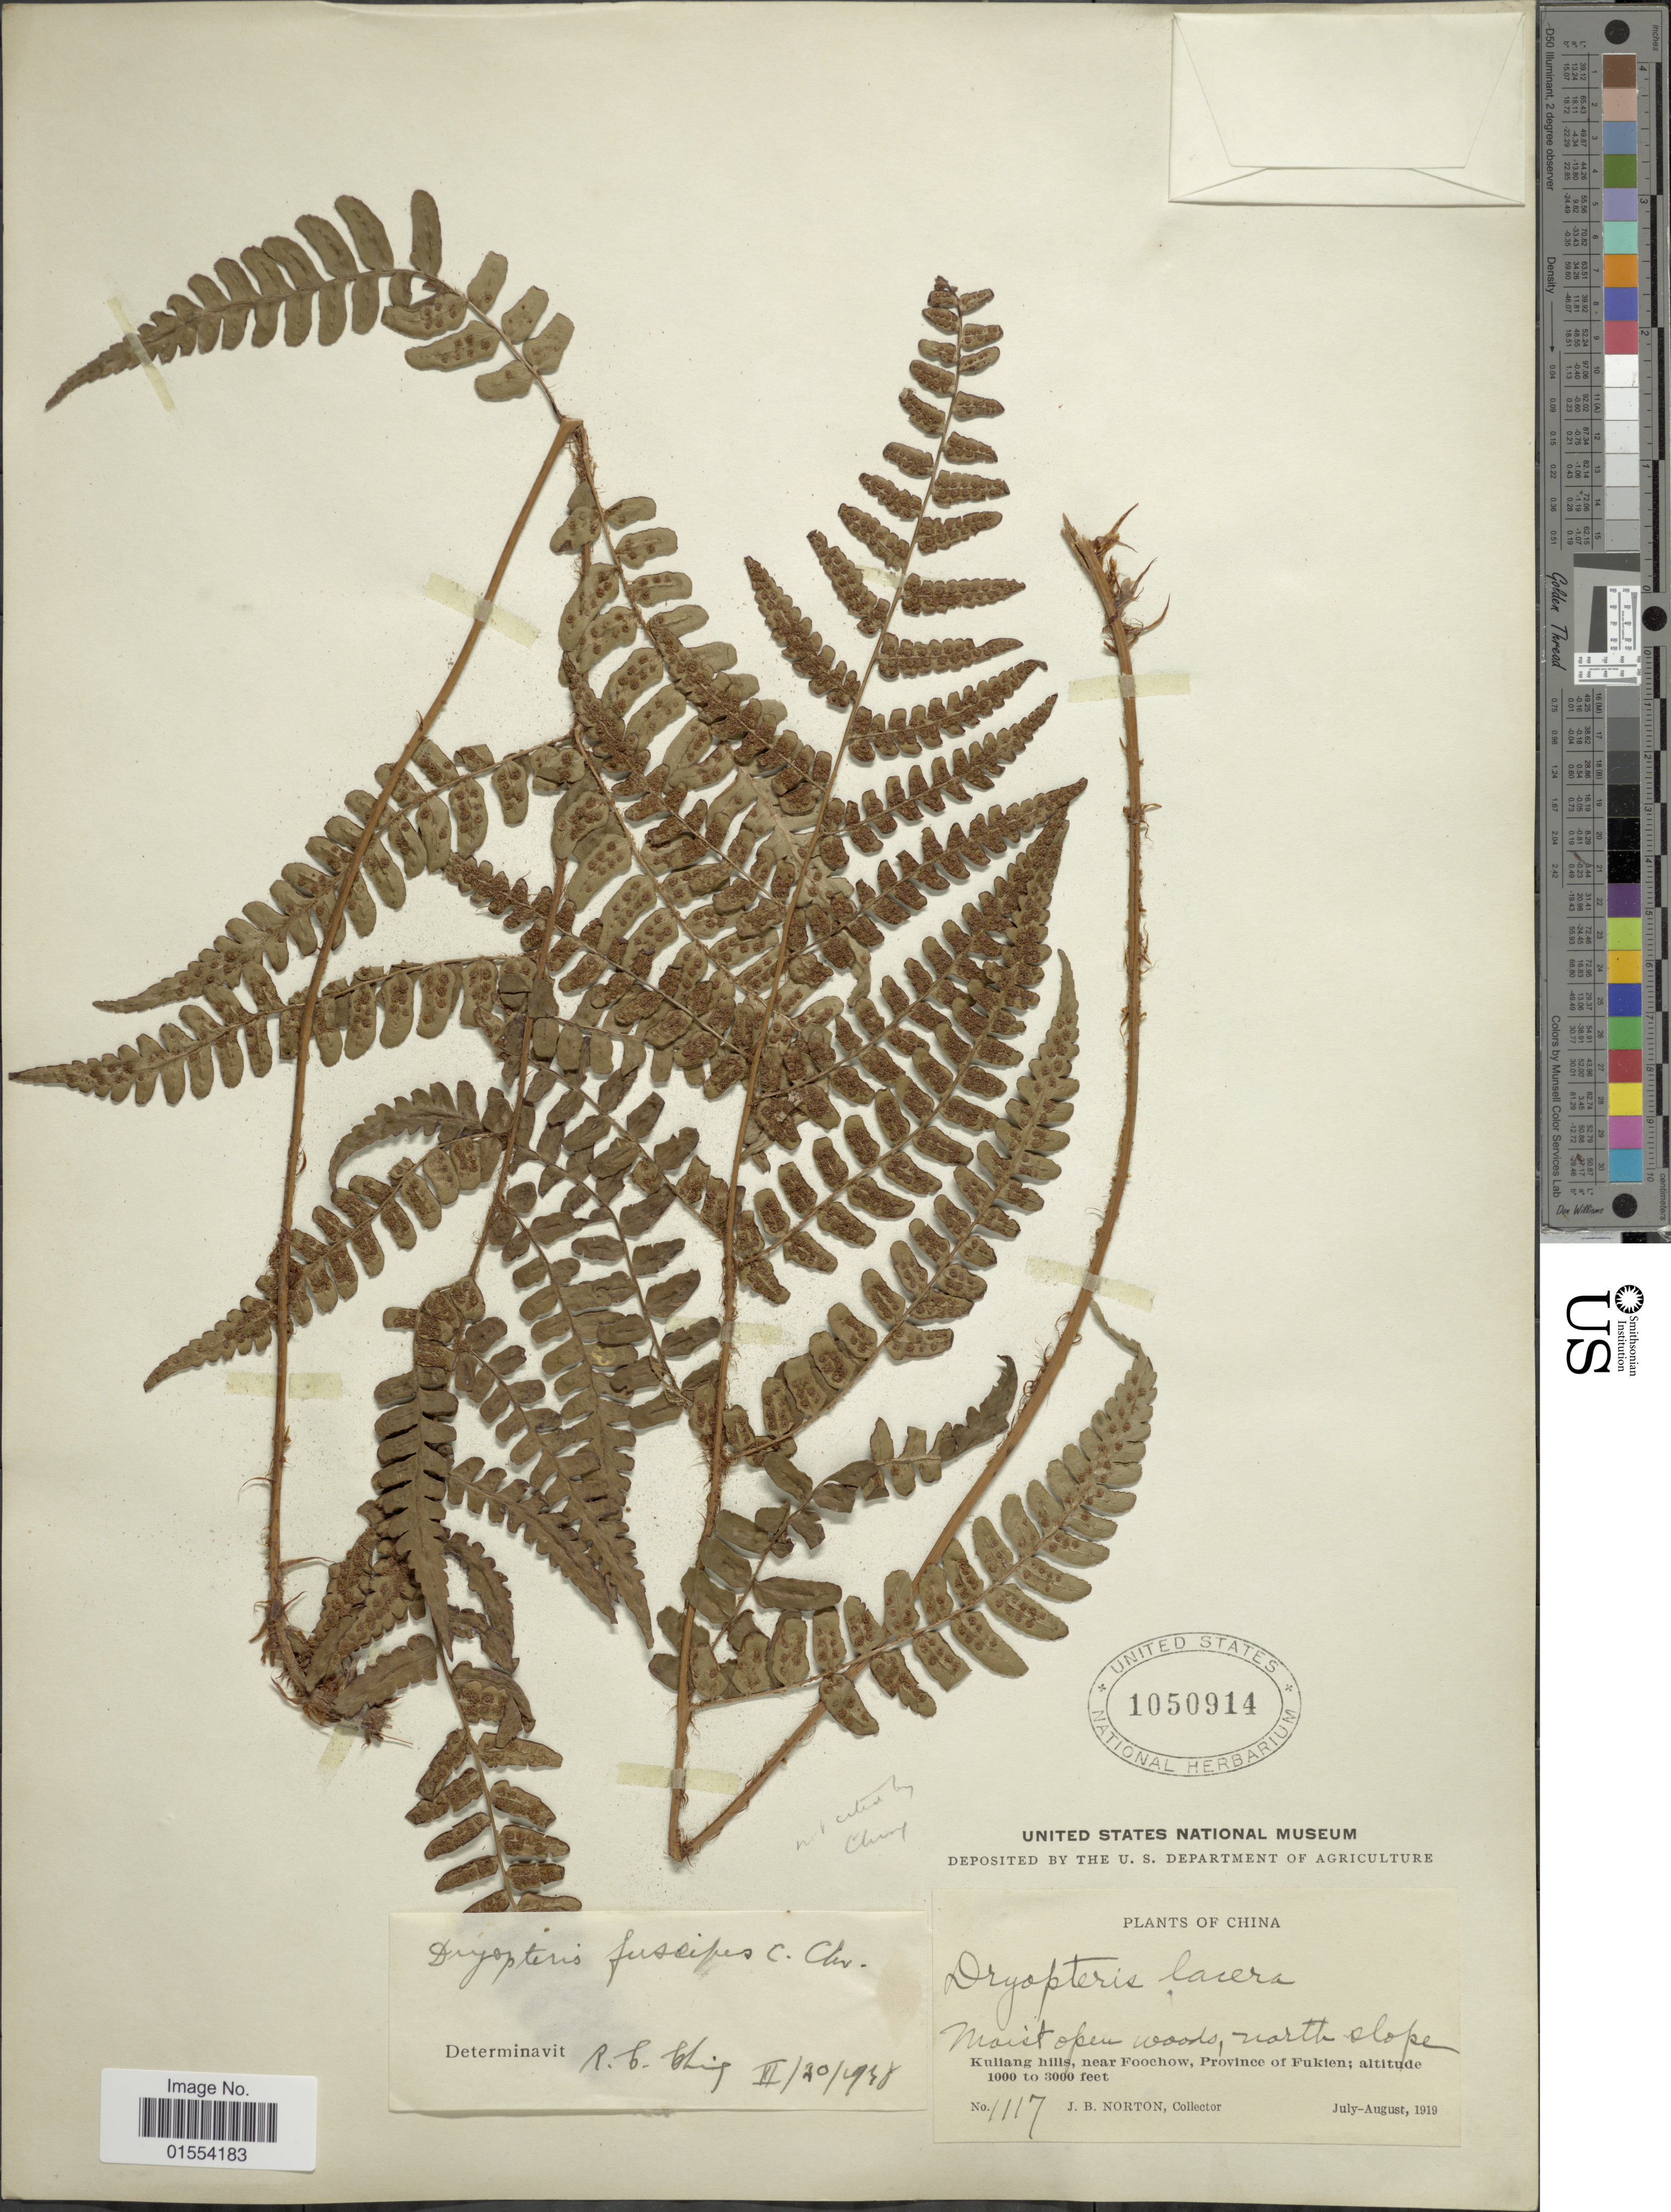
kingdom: Plantae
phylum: Tracheophyta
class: Polypodiopsida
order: Polypodiales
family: Dryopteridaceae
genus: Dryopteris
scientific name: Dryopteris fuscipes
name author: C. Chr.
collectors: J. B. Norton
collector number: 1117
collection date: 1919-07/1919-08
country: China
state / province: Fujian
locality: China. Kuliang hills, near Foochow, Province of Fukien.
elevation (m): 305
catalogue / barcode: US 1050914